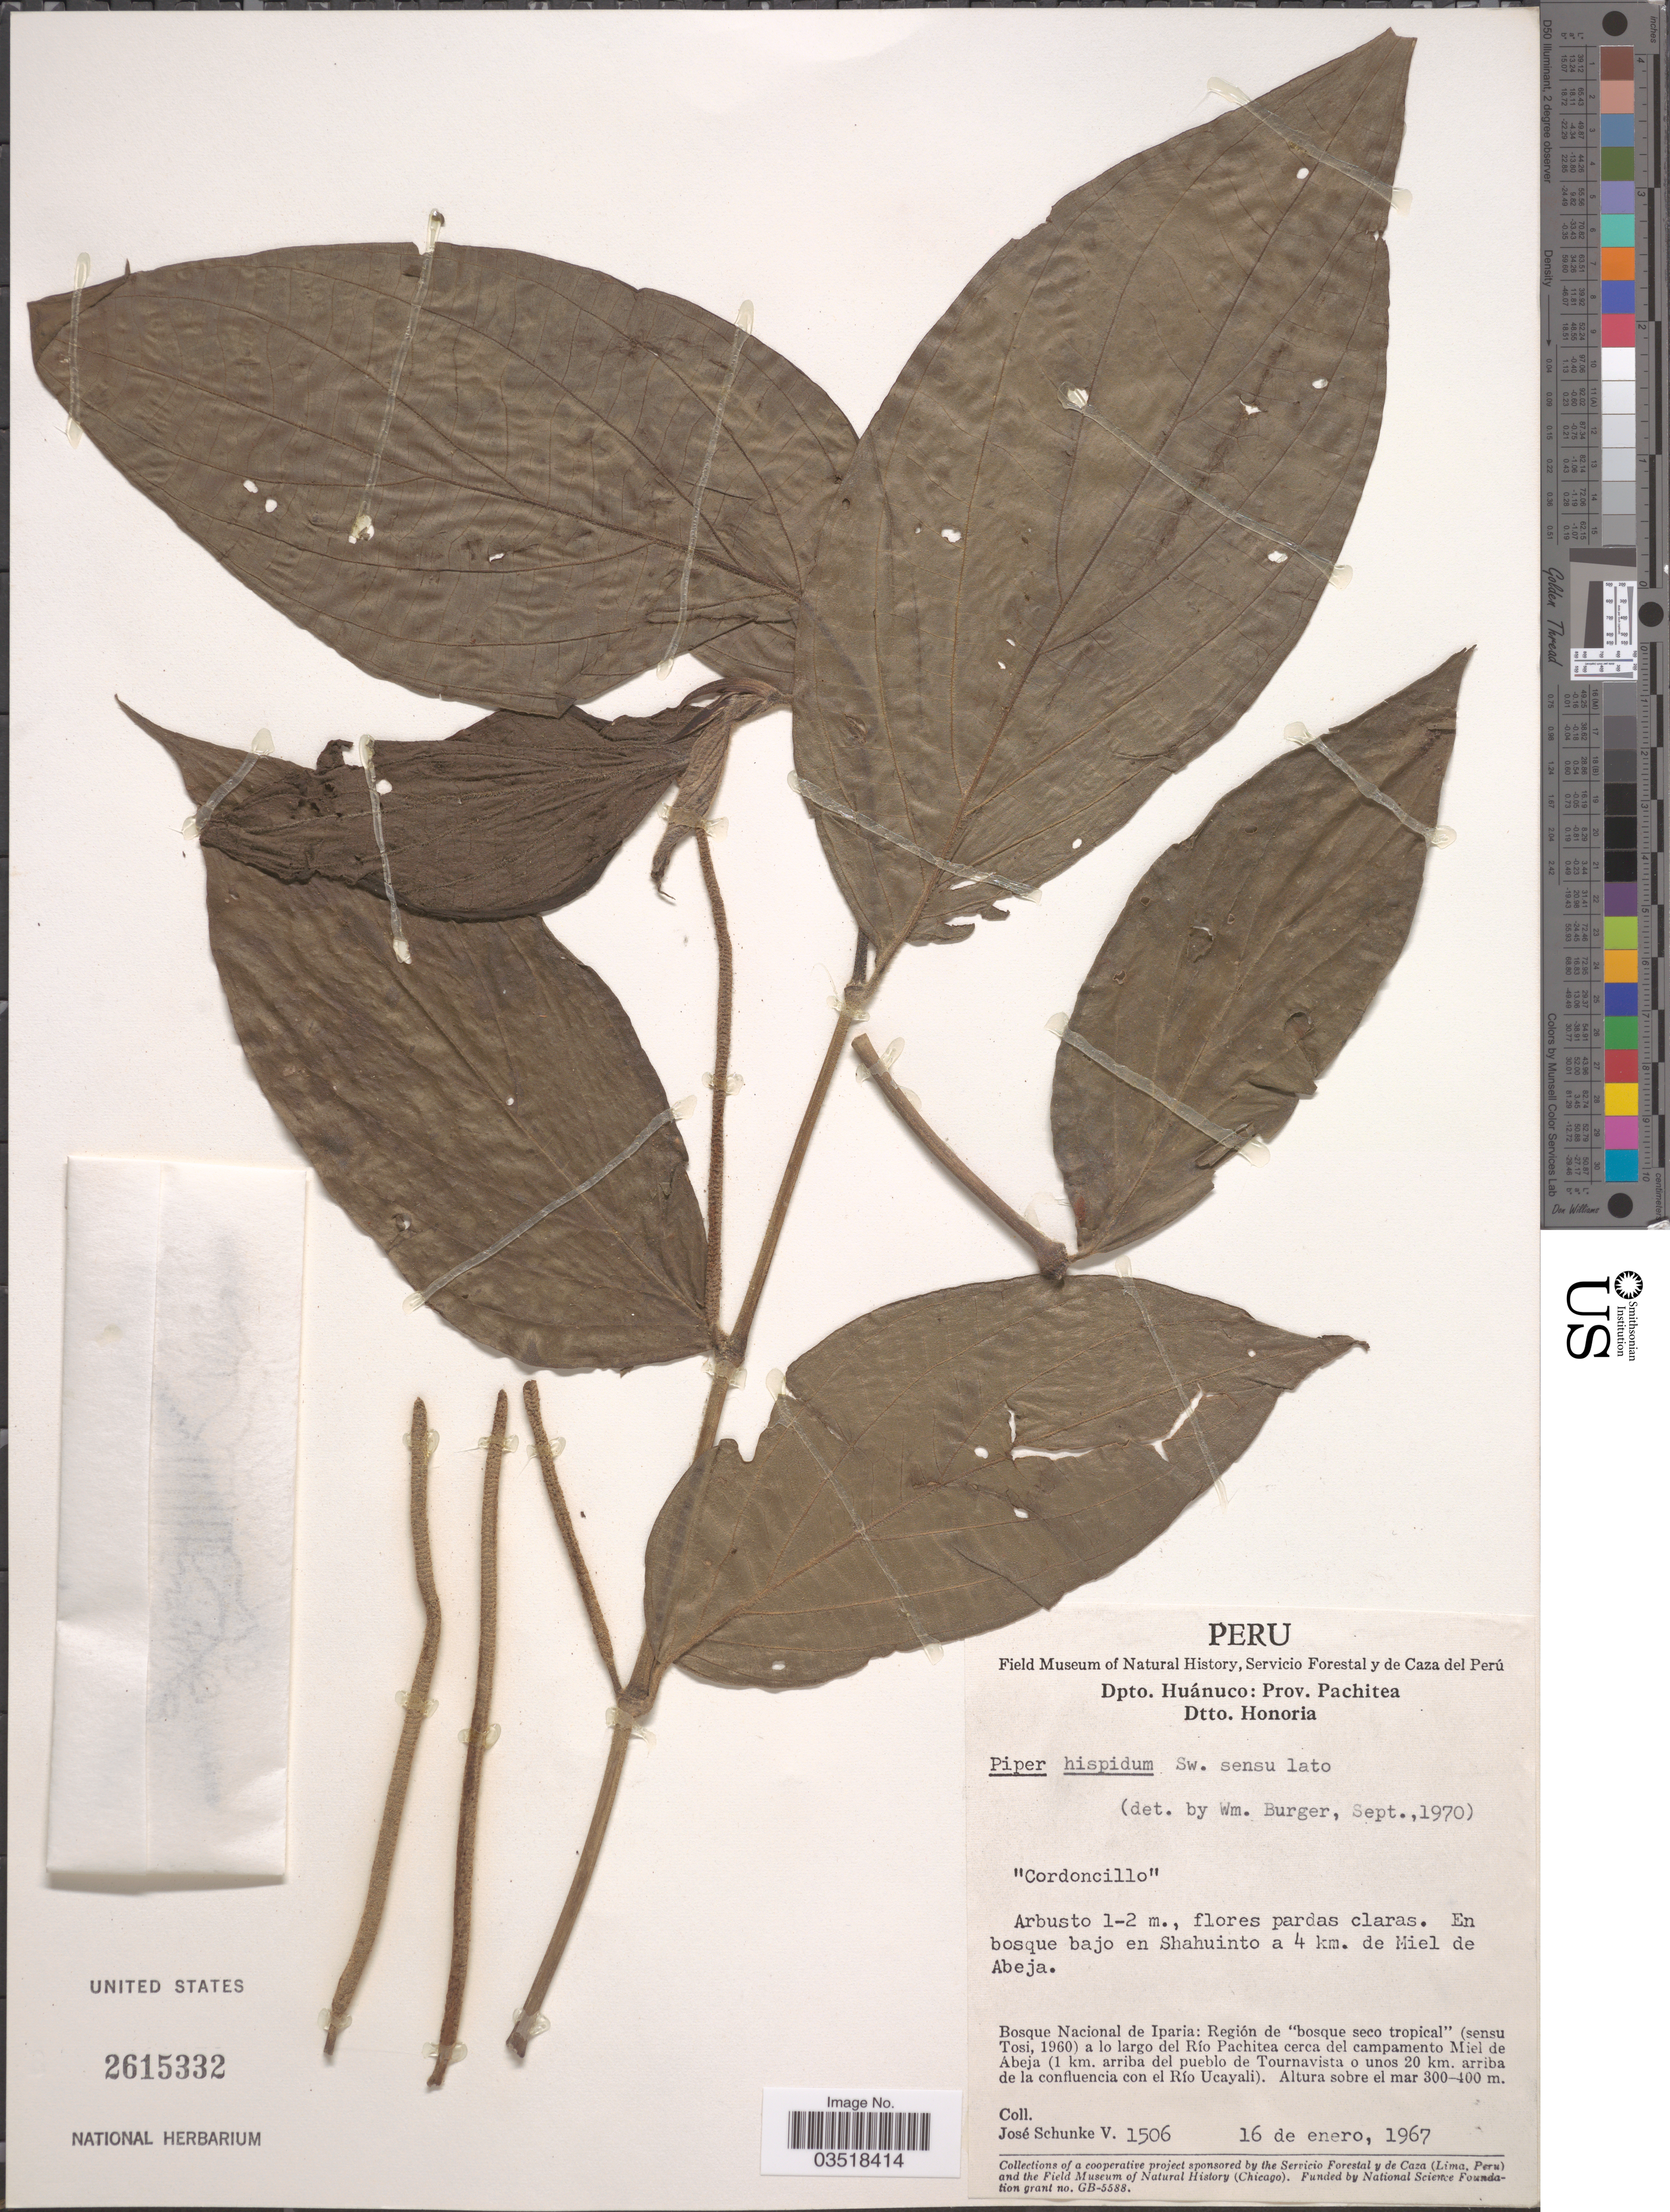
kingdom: Plantae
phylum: Tracheophyta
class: Magnoliopsida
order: Piperales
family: Piperaceae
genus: Piper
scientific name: Piper hispidum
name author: Sw.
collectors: J. Schunke Vigo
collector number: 1506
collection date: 1967-01-16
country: Peru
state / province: Huánuco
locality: Dpto. Huánuco: Prov. Pachitea, Dtto. Honoria. En bosque bajo en Shahuinto a 4 km. de Miel de Abeja. Bosque Nacional de Iparia: Región de "bosque seco tropical" (sensu Tosi, 1960) a lo largo del Río Pachitea cerca del campamento Miel de Abeja (1 km. arriba del pueblo de Tournavista o unos 20 km. arriba de la confluencia con el Río Ucayali).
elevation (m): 300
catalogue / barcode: US 2615332